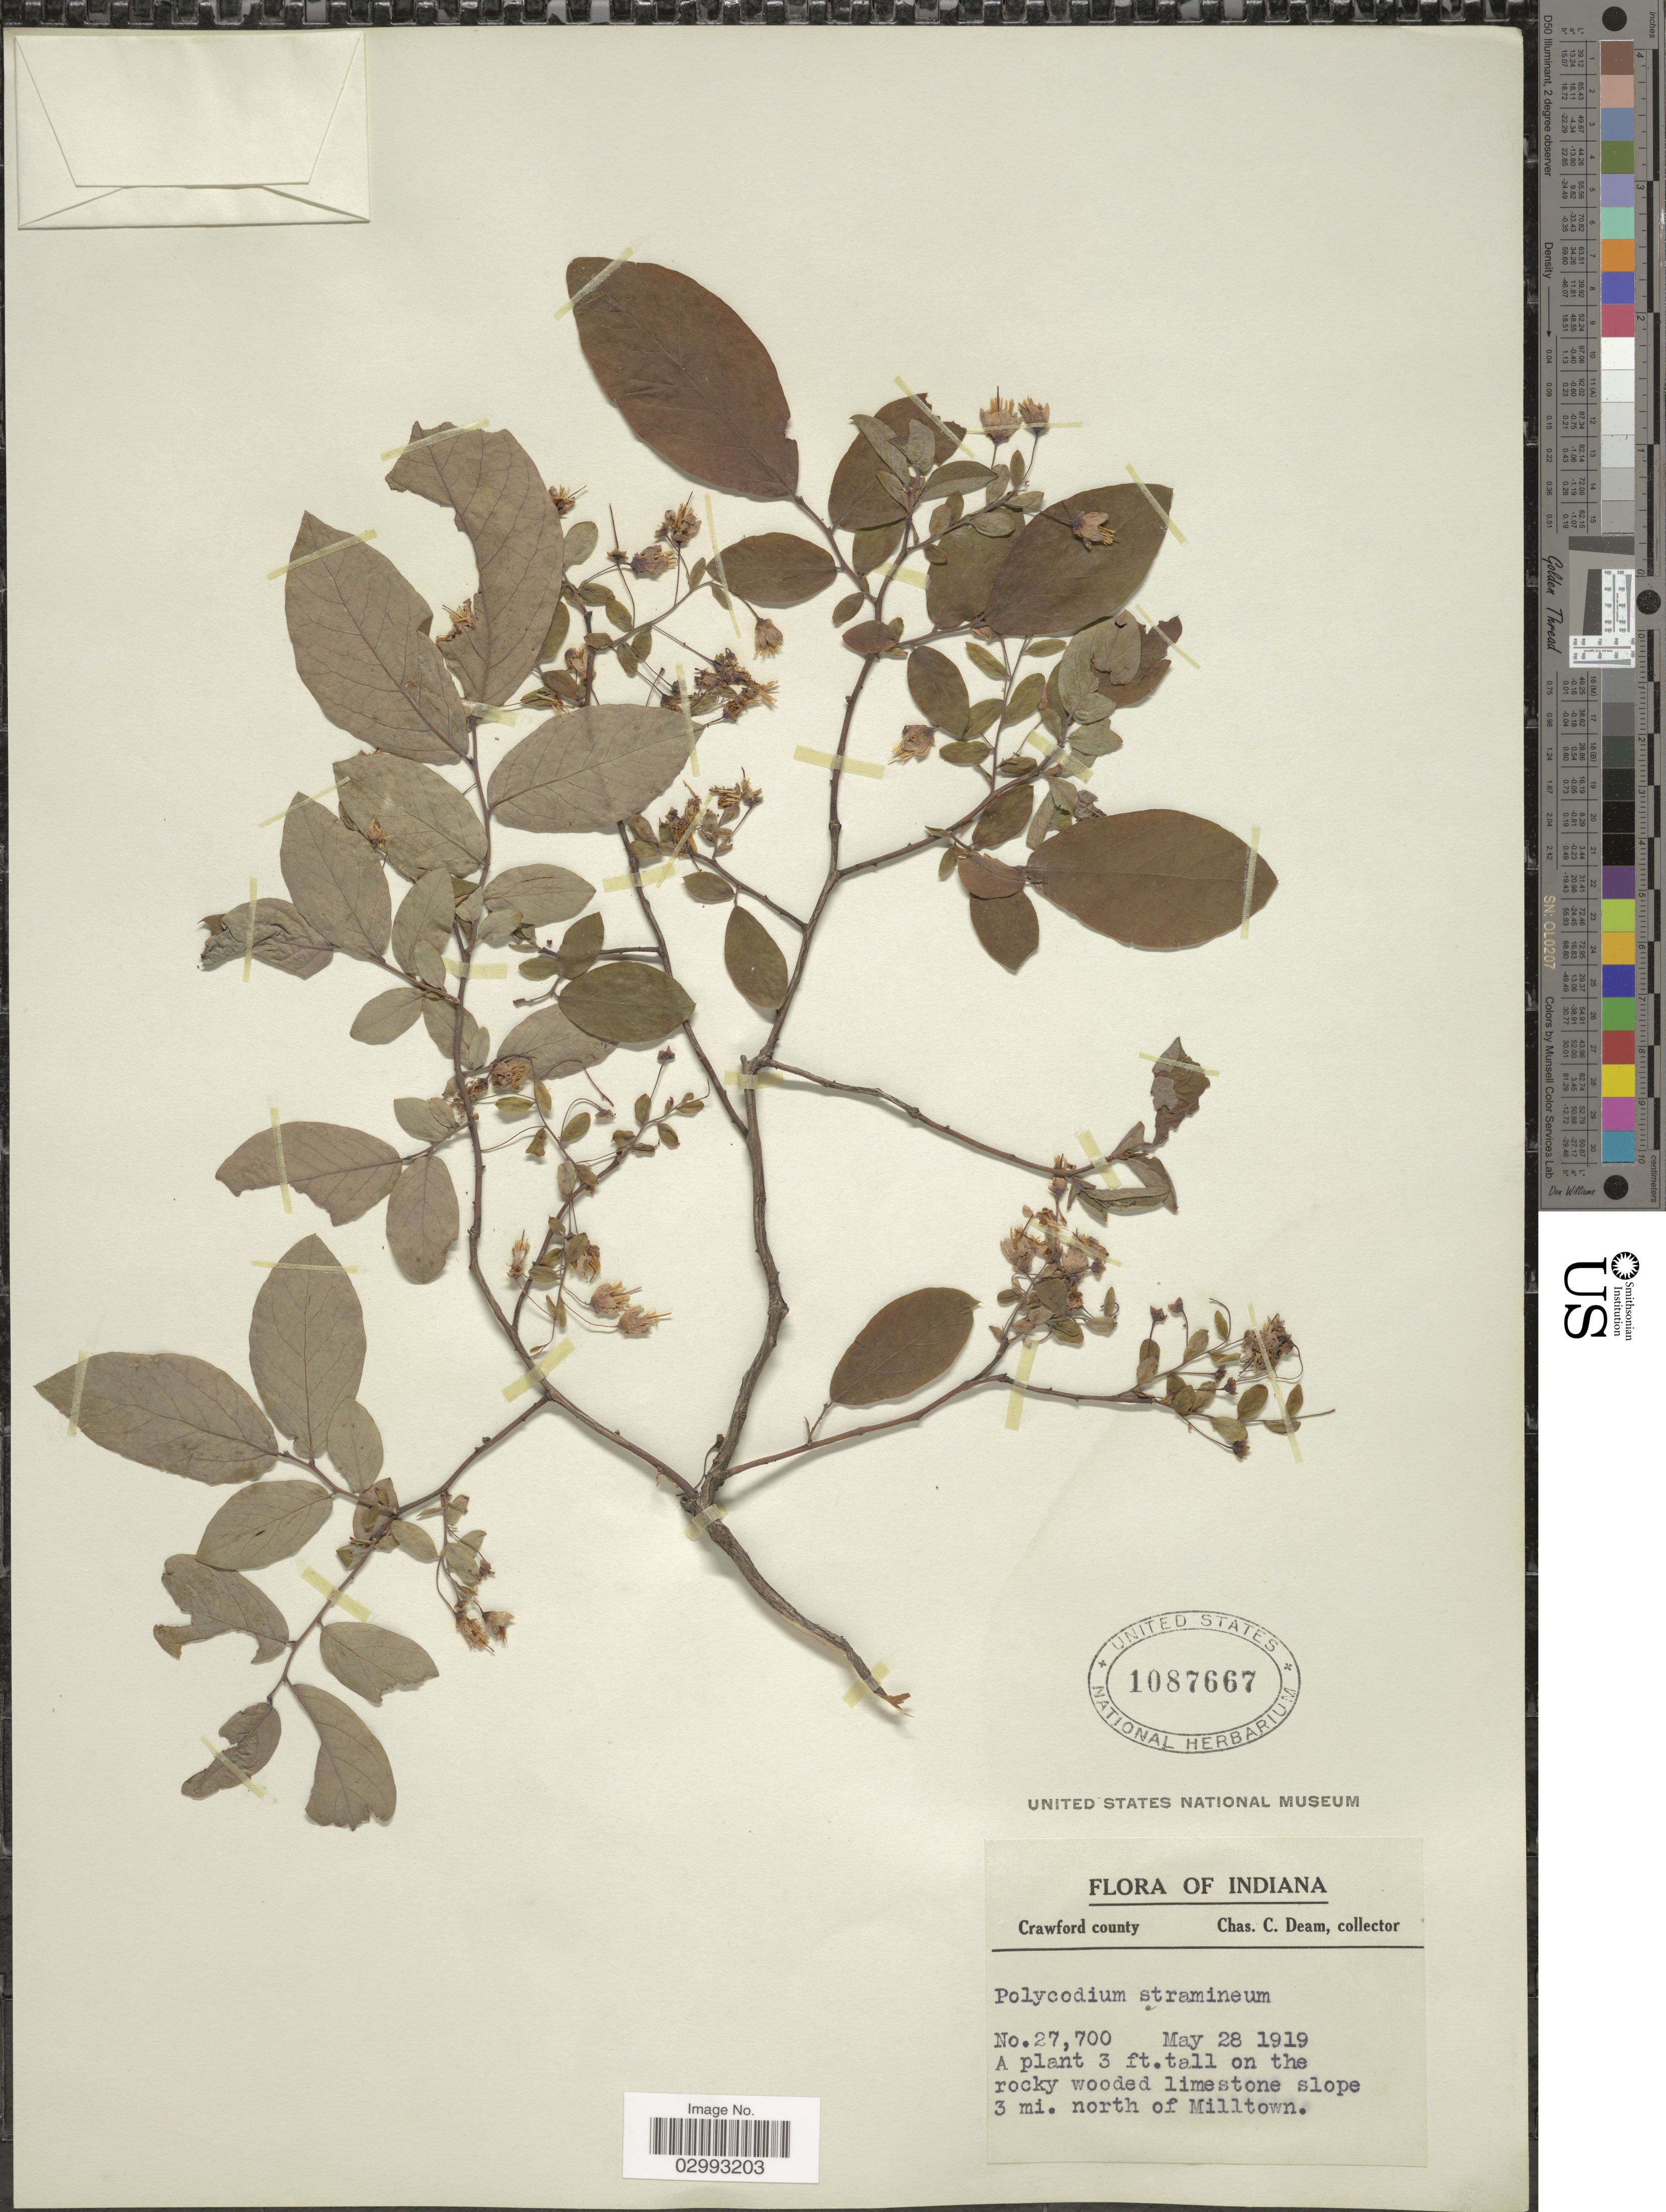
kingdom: Plantae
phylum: Tracheophyta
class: Magnoliopsida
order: Ericales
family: Ericaceae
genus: Polycodium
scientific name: Polycodium stamineum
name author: (L.) Greene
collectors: C. C. Deam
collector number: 27700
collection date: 1919-05-28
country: United States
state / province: Indiana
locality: Crawford county. 3 mi. north of Milltown.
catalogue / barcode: US 1087667